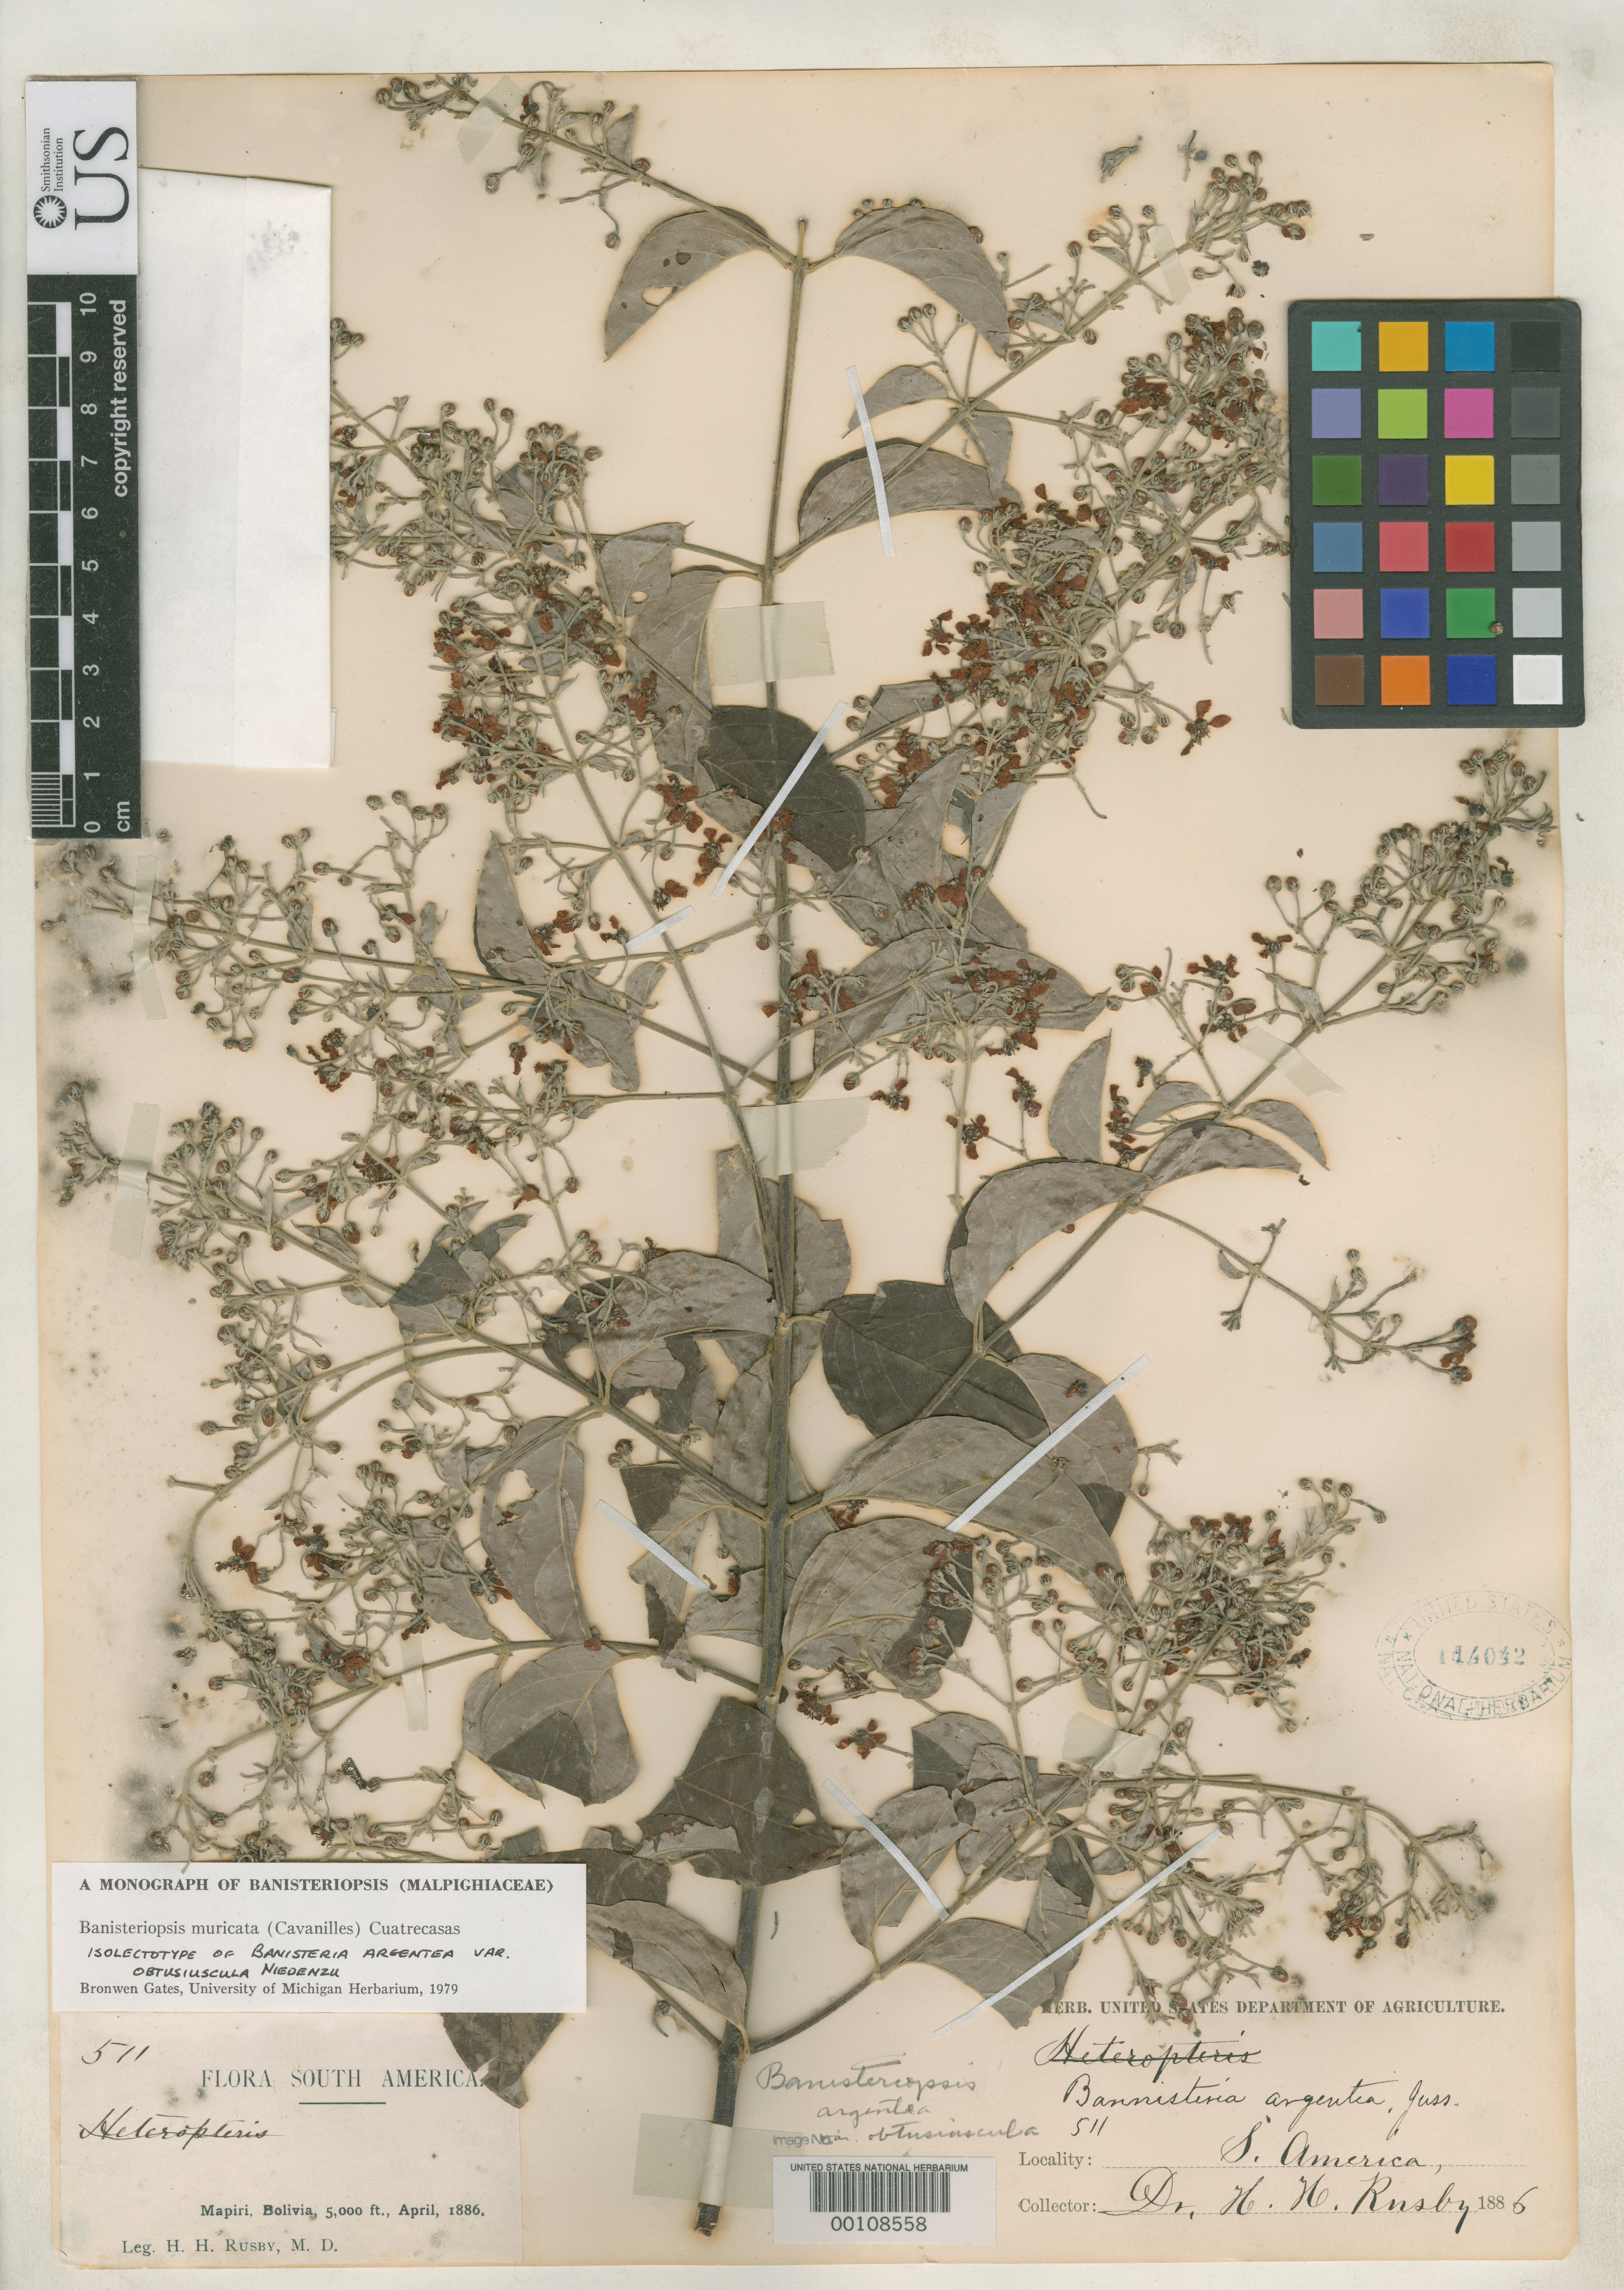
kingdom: Plantae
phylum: Tracheophyta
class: Magnoliopsida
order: Malpighiales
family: Malpighiaceae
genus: Banisteriopsis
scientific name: Banisteriopsis illustris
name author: Rusby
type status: Isolectotype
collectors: H. H. Rusby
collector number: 511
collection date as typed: Apr 1886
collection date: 1886-04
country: Bolivia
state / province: La Páz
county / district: Larecaja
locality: Mapiri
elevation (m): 1524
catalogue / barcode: US 144042-2